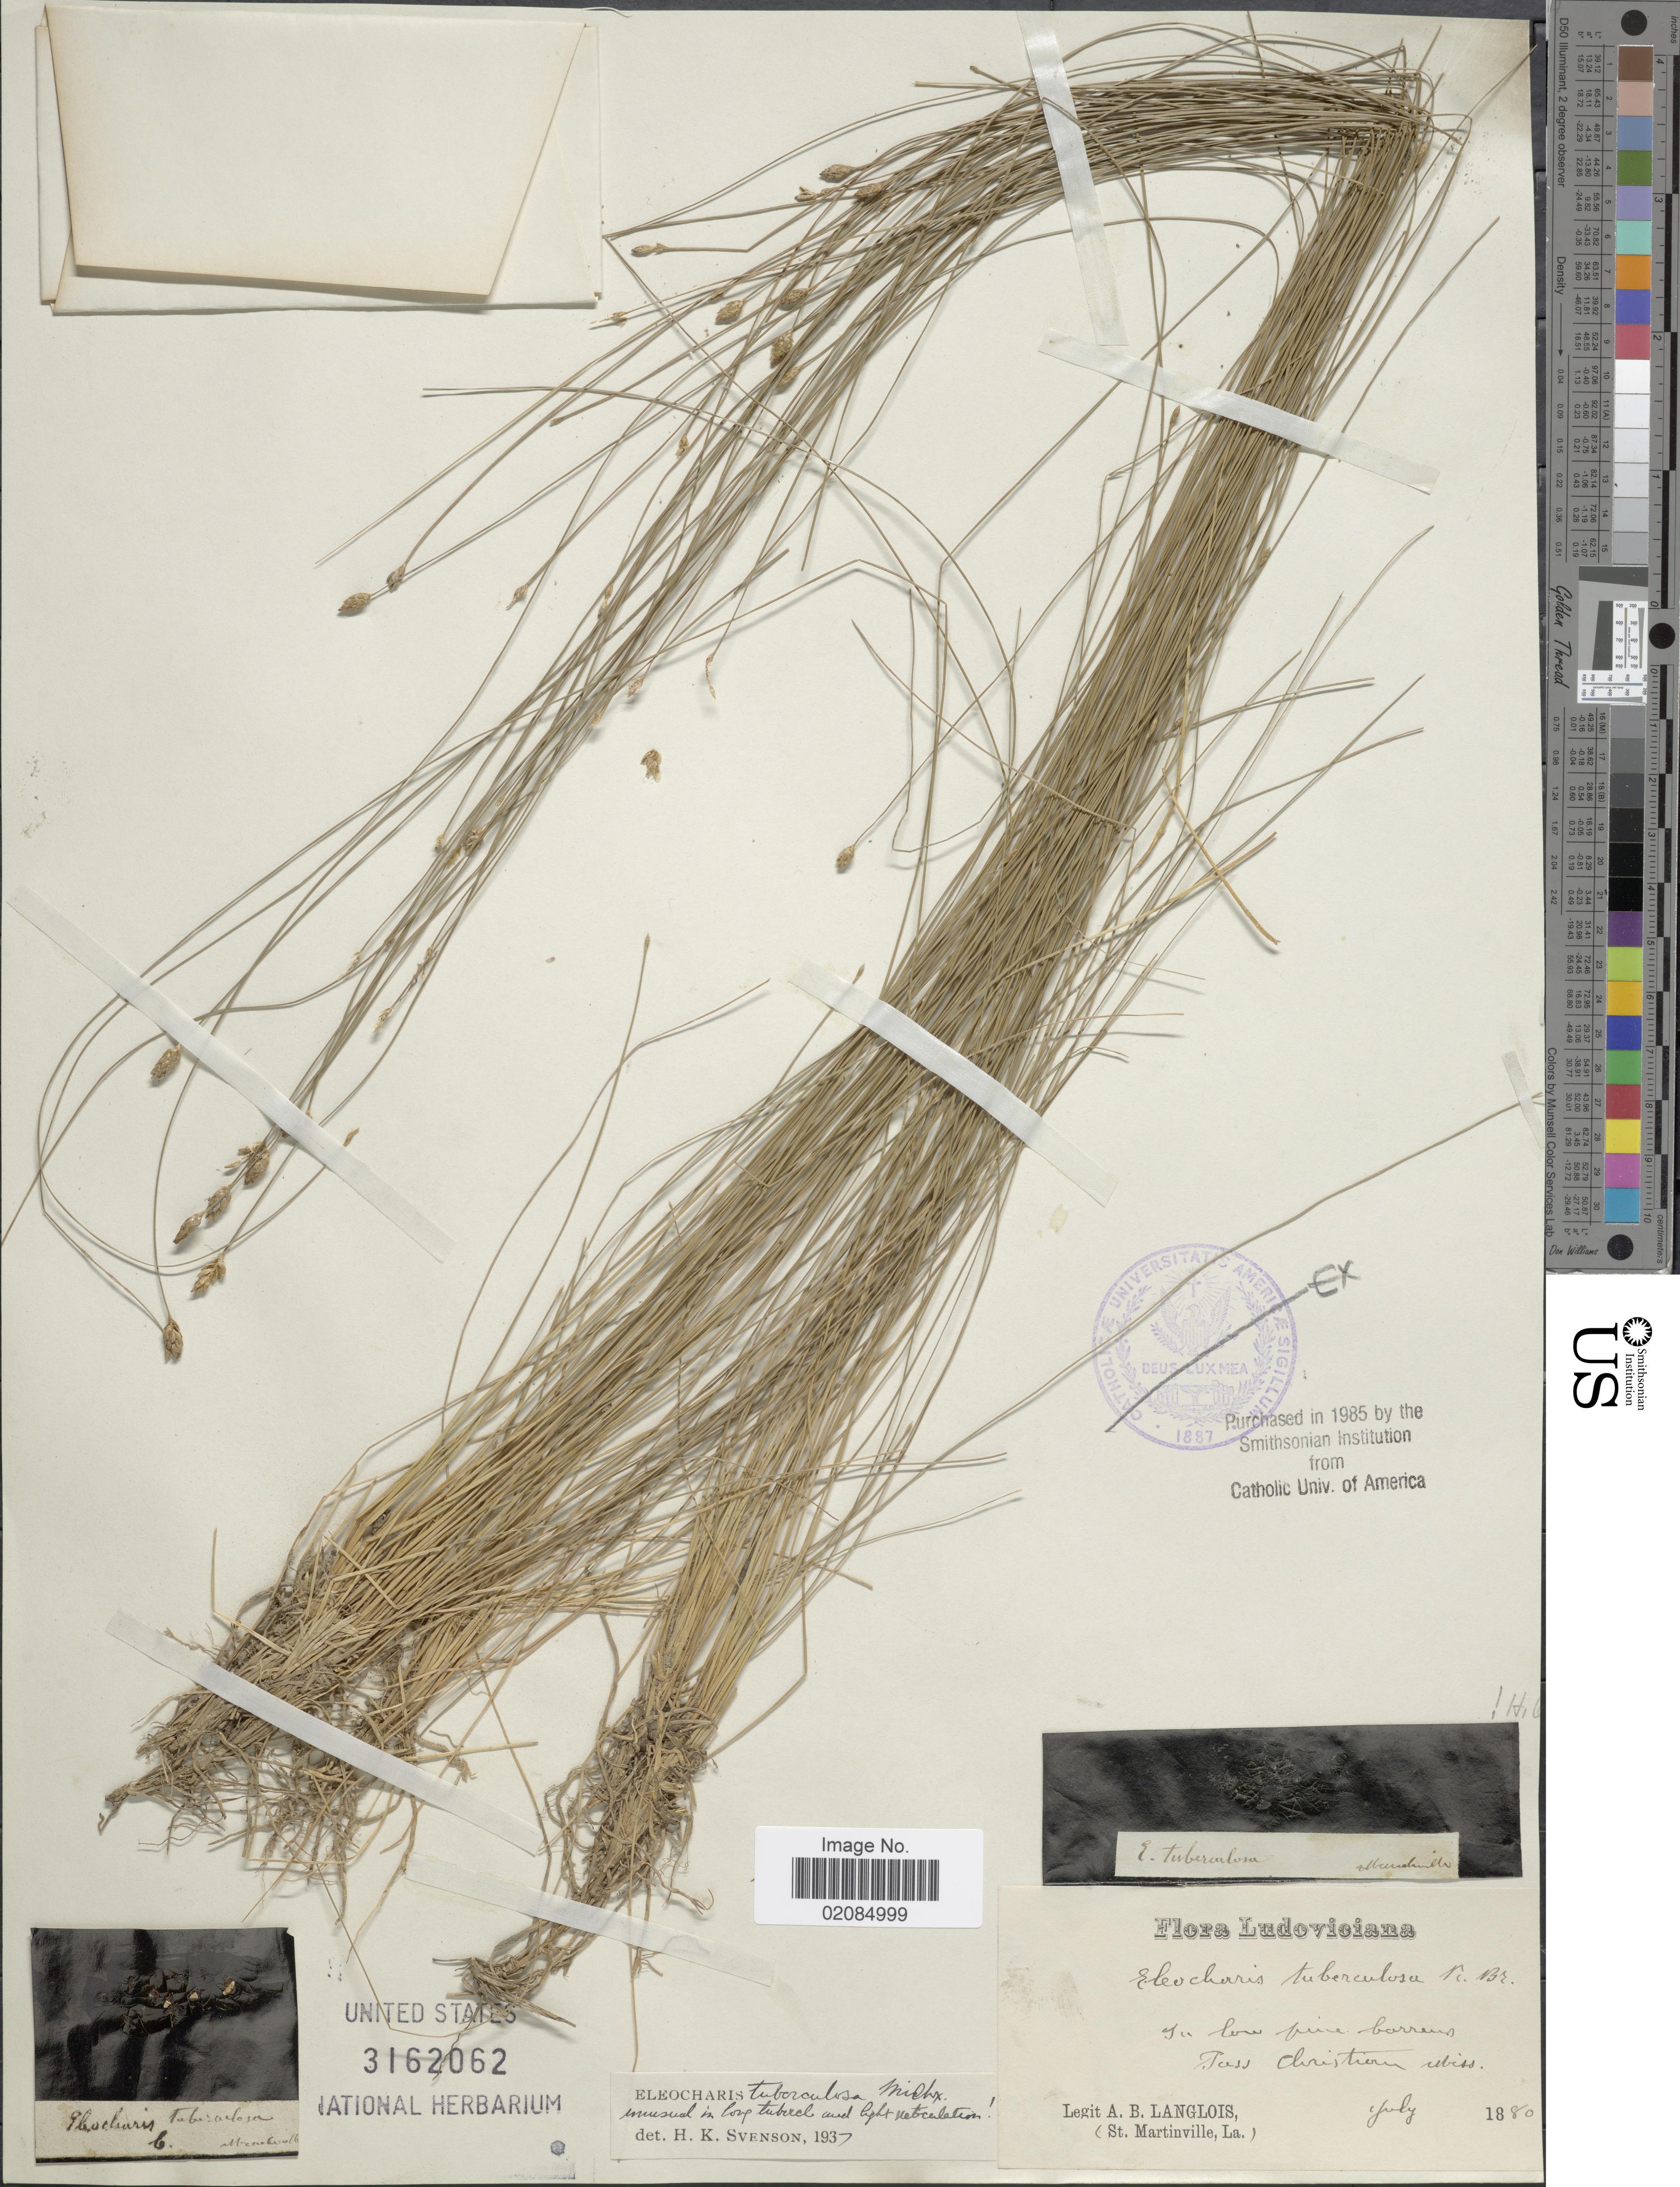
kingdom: Plantae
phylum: Tracheophyta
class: Liliopsida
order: Poales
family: Cyperaceae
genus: Eleocharis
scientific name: Eleocharis tuberculosa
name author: (Michx.) Roem. & Schult.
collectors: A. Langlois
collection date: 1880-07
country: United States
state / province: Mississippi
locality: In low pine barrens, Pass Christian Miss.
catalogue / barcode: US 3162062